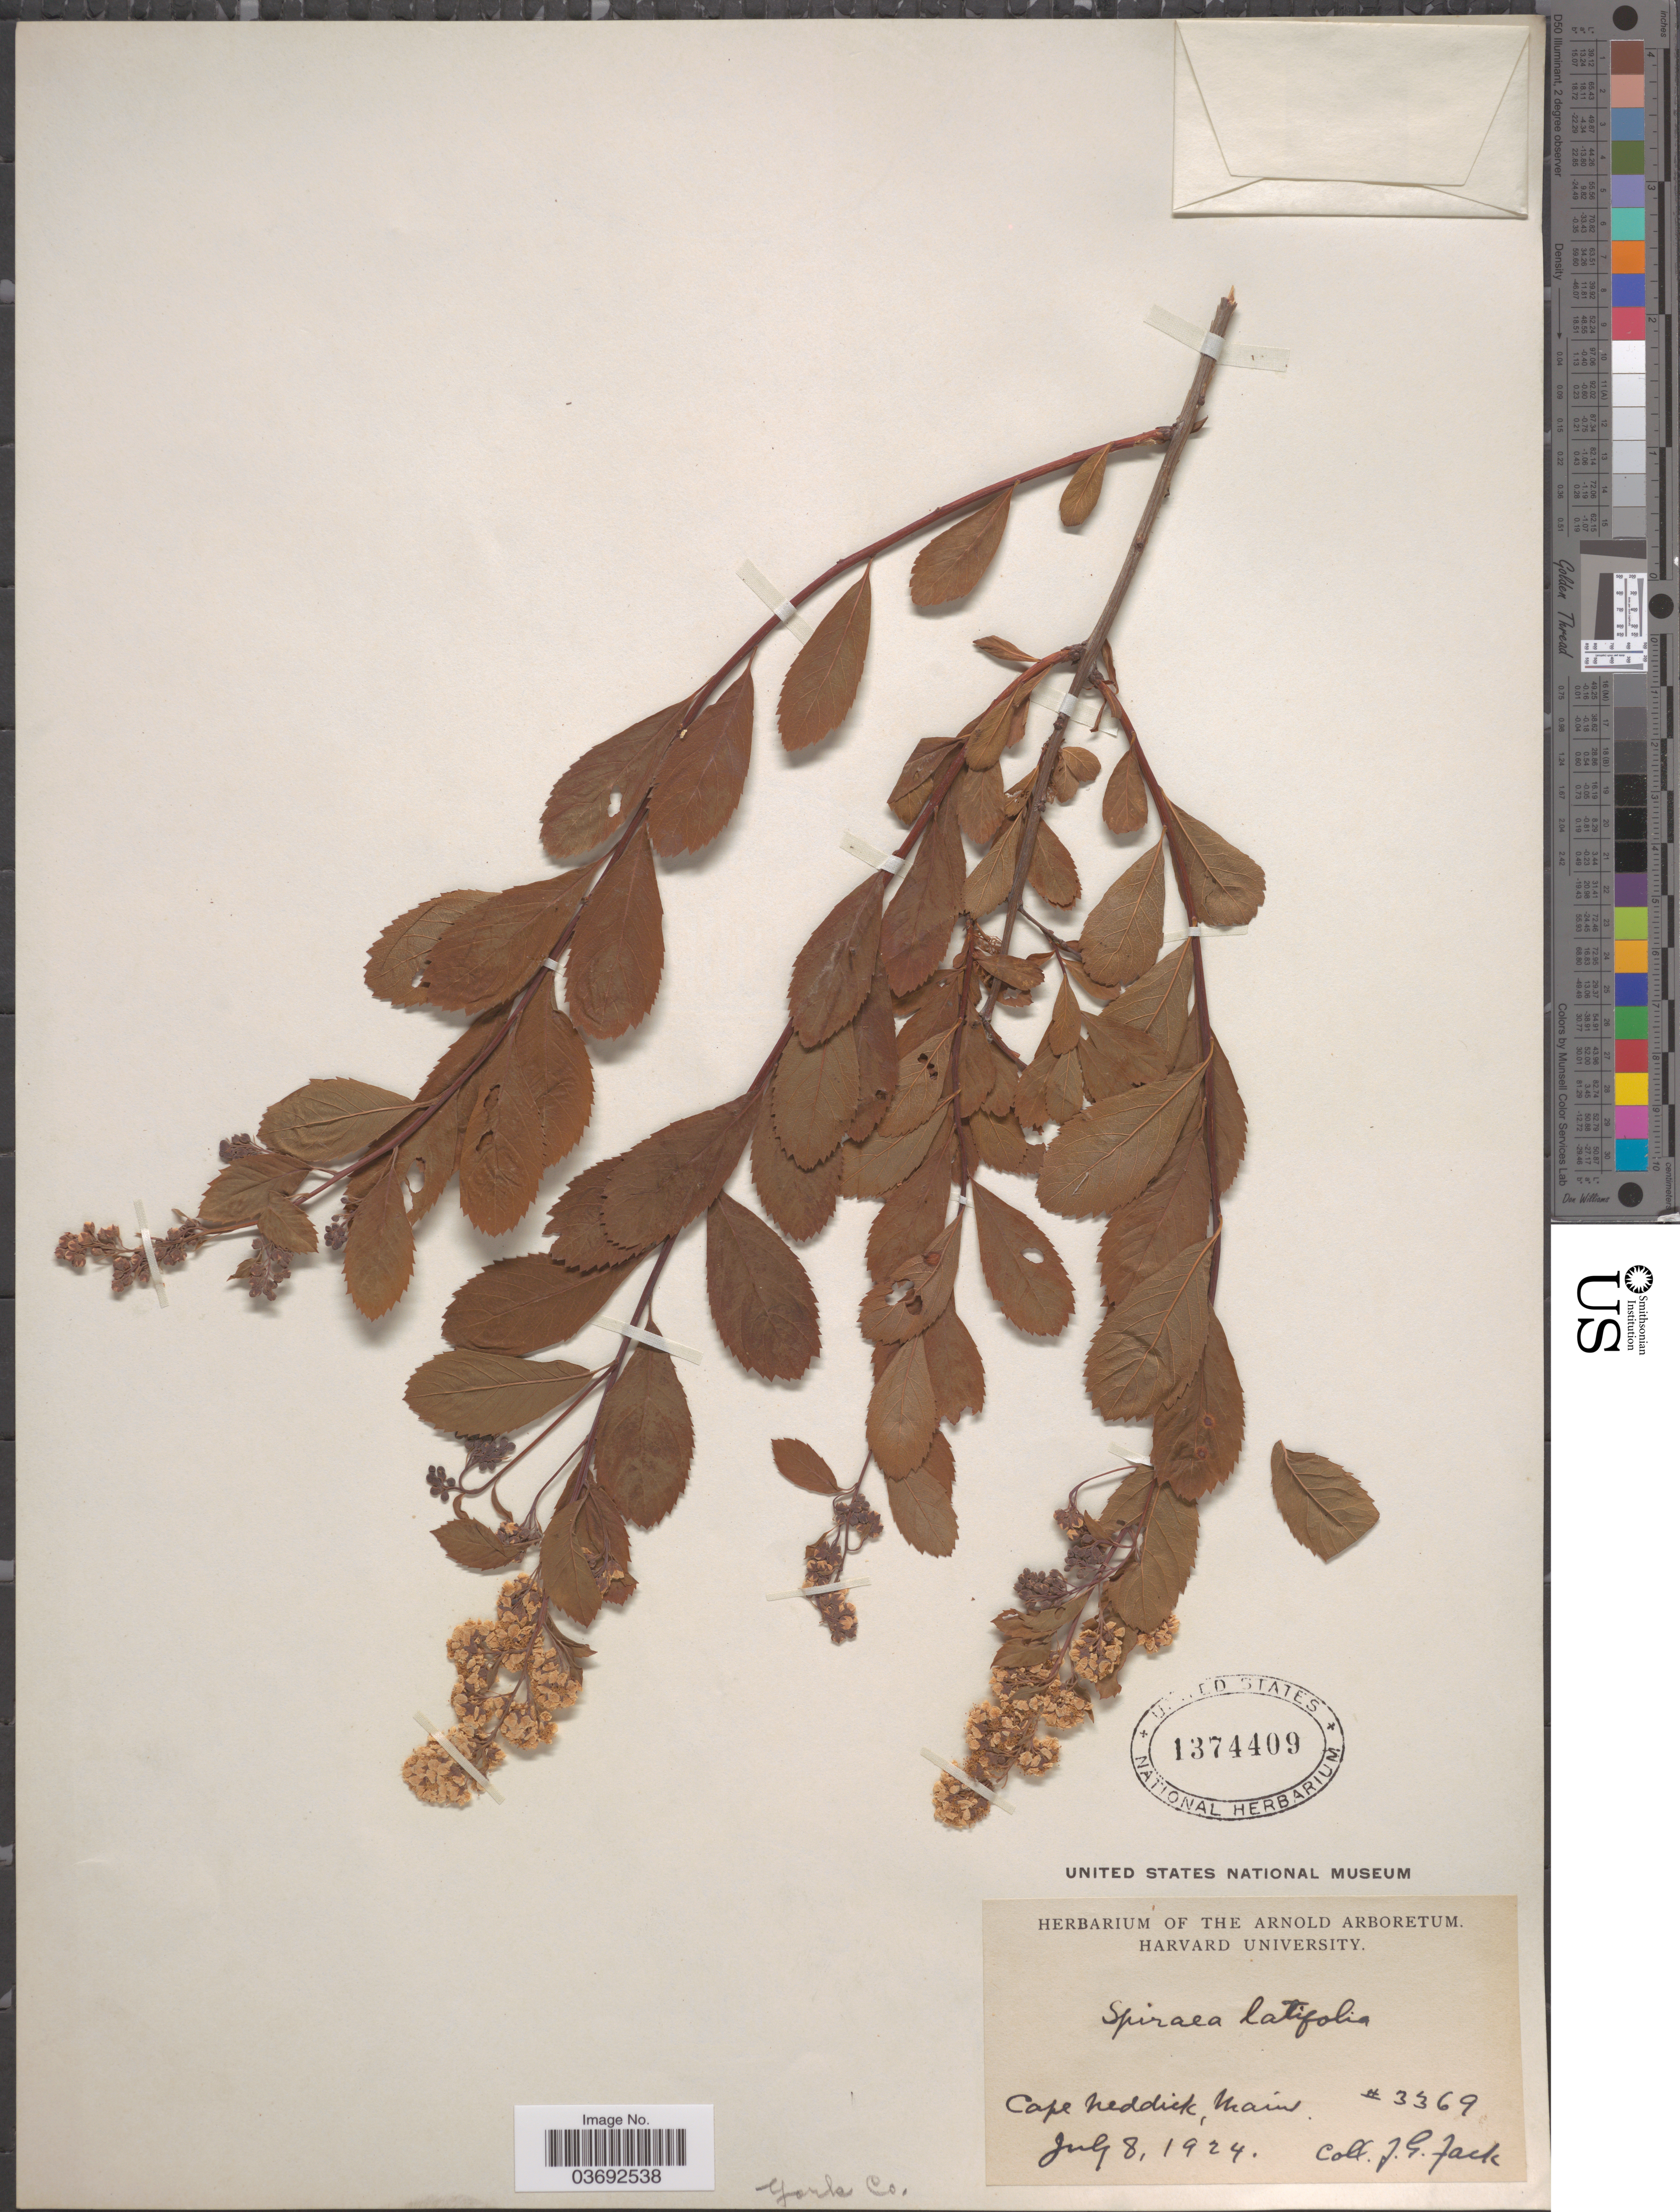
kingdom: Plantae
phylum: Tracheophyta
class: Magnoliopsida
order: Rosales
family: Rosaceae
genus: Spiraea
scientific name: Spiraea latifolia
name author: Borkh.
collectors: J. G. Jack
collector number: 3369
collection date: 1924-07-08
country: United States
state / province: Maine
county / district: York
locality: Cape Neddick.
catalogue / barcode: US 1374409